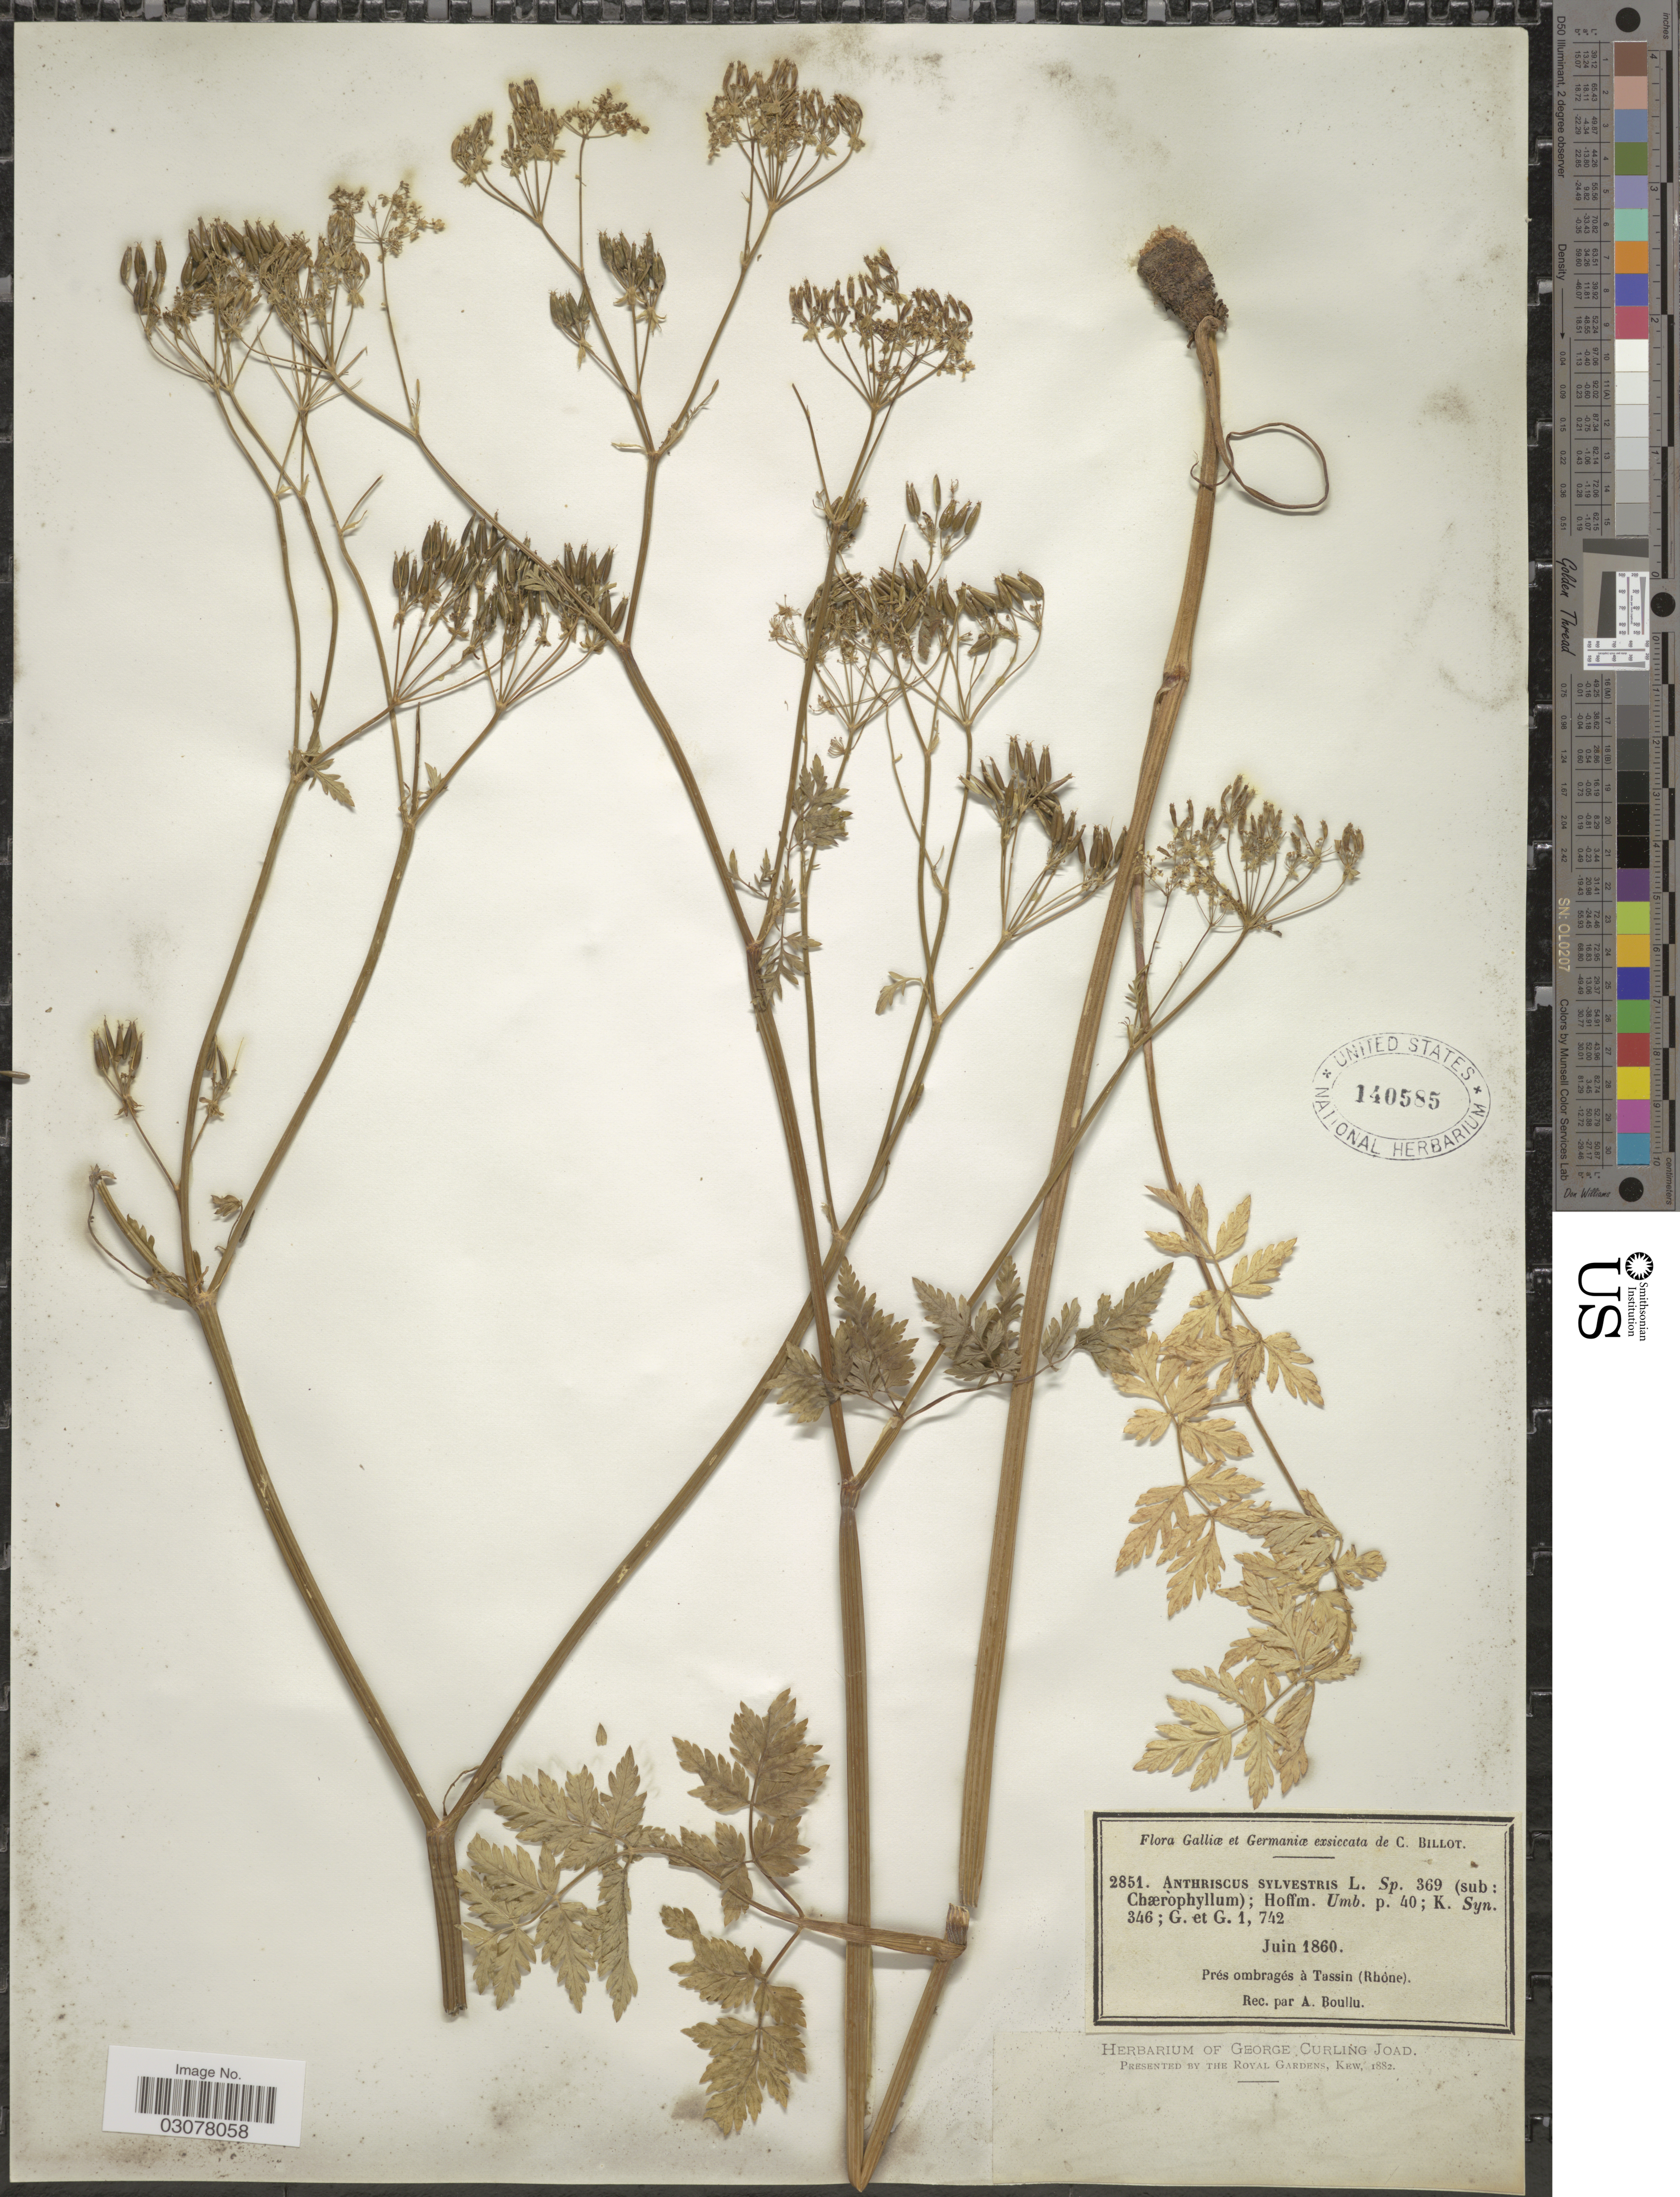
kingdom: Plantae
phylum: Tracheophyta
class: Magnoliopsida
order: Apiales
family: Apiaceae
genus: Anthriscus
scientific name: Anthriscus sylvestris subsp. sylvestris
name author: (L.) Hoffm.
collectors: A. Boullu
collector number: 2851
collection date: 1860-06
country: France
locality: Prés ombragés à Tassin (Rhòne). Galliæ.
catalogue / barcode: US 140585